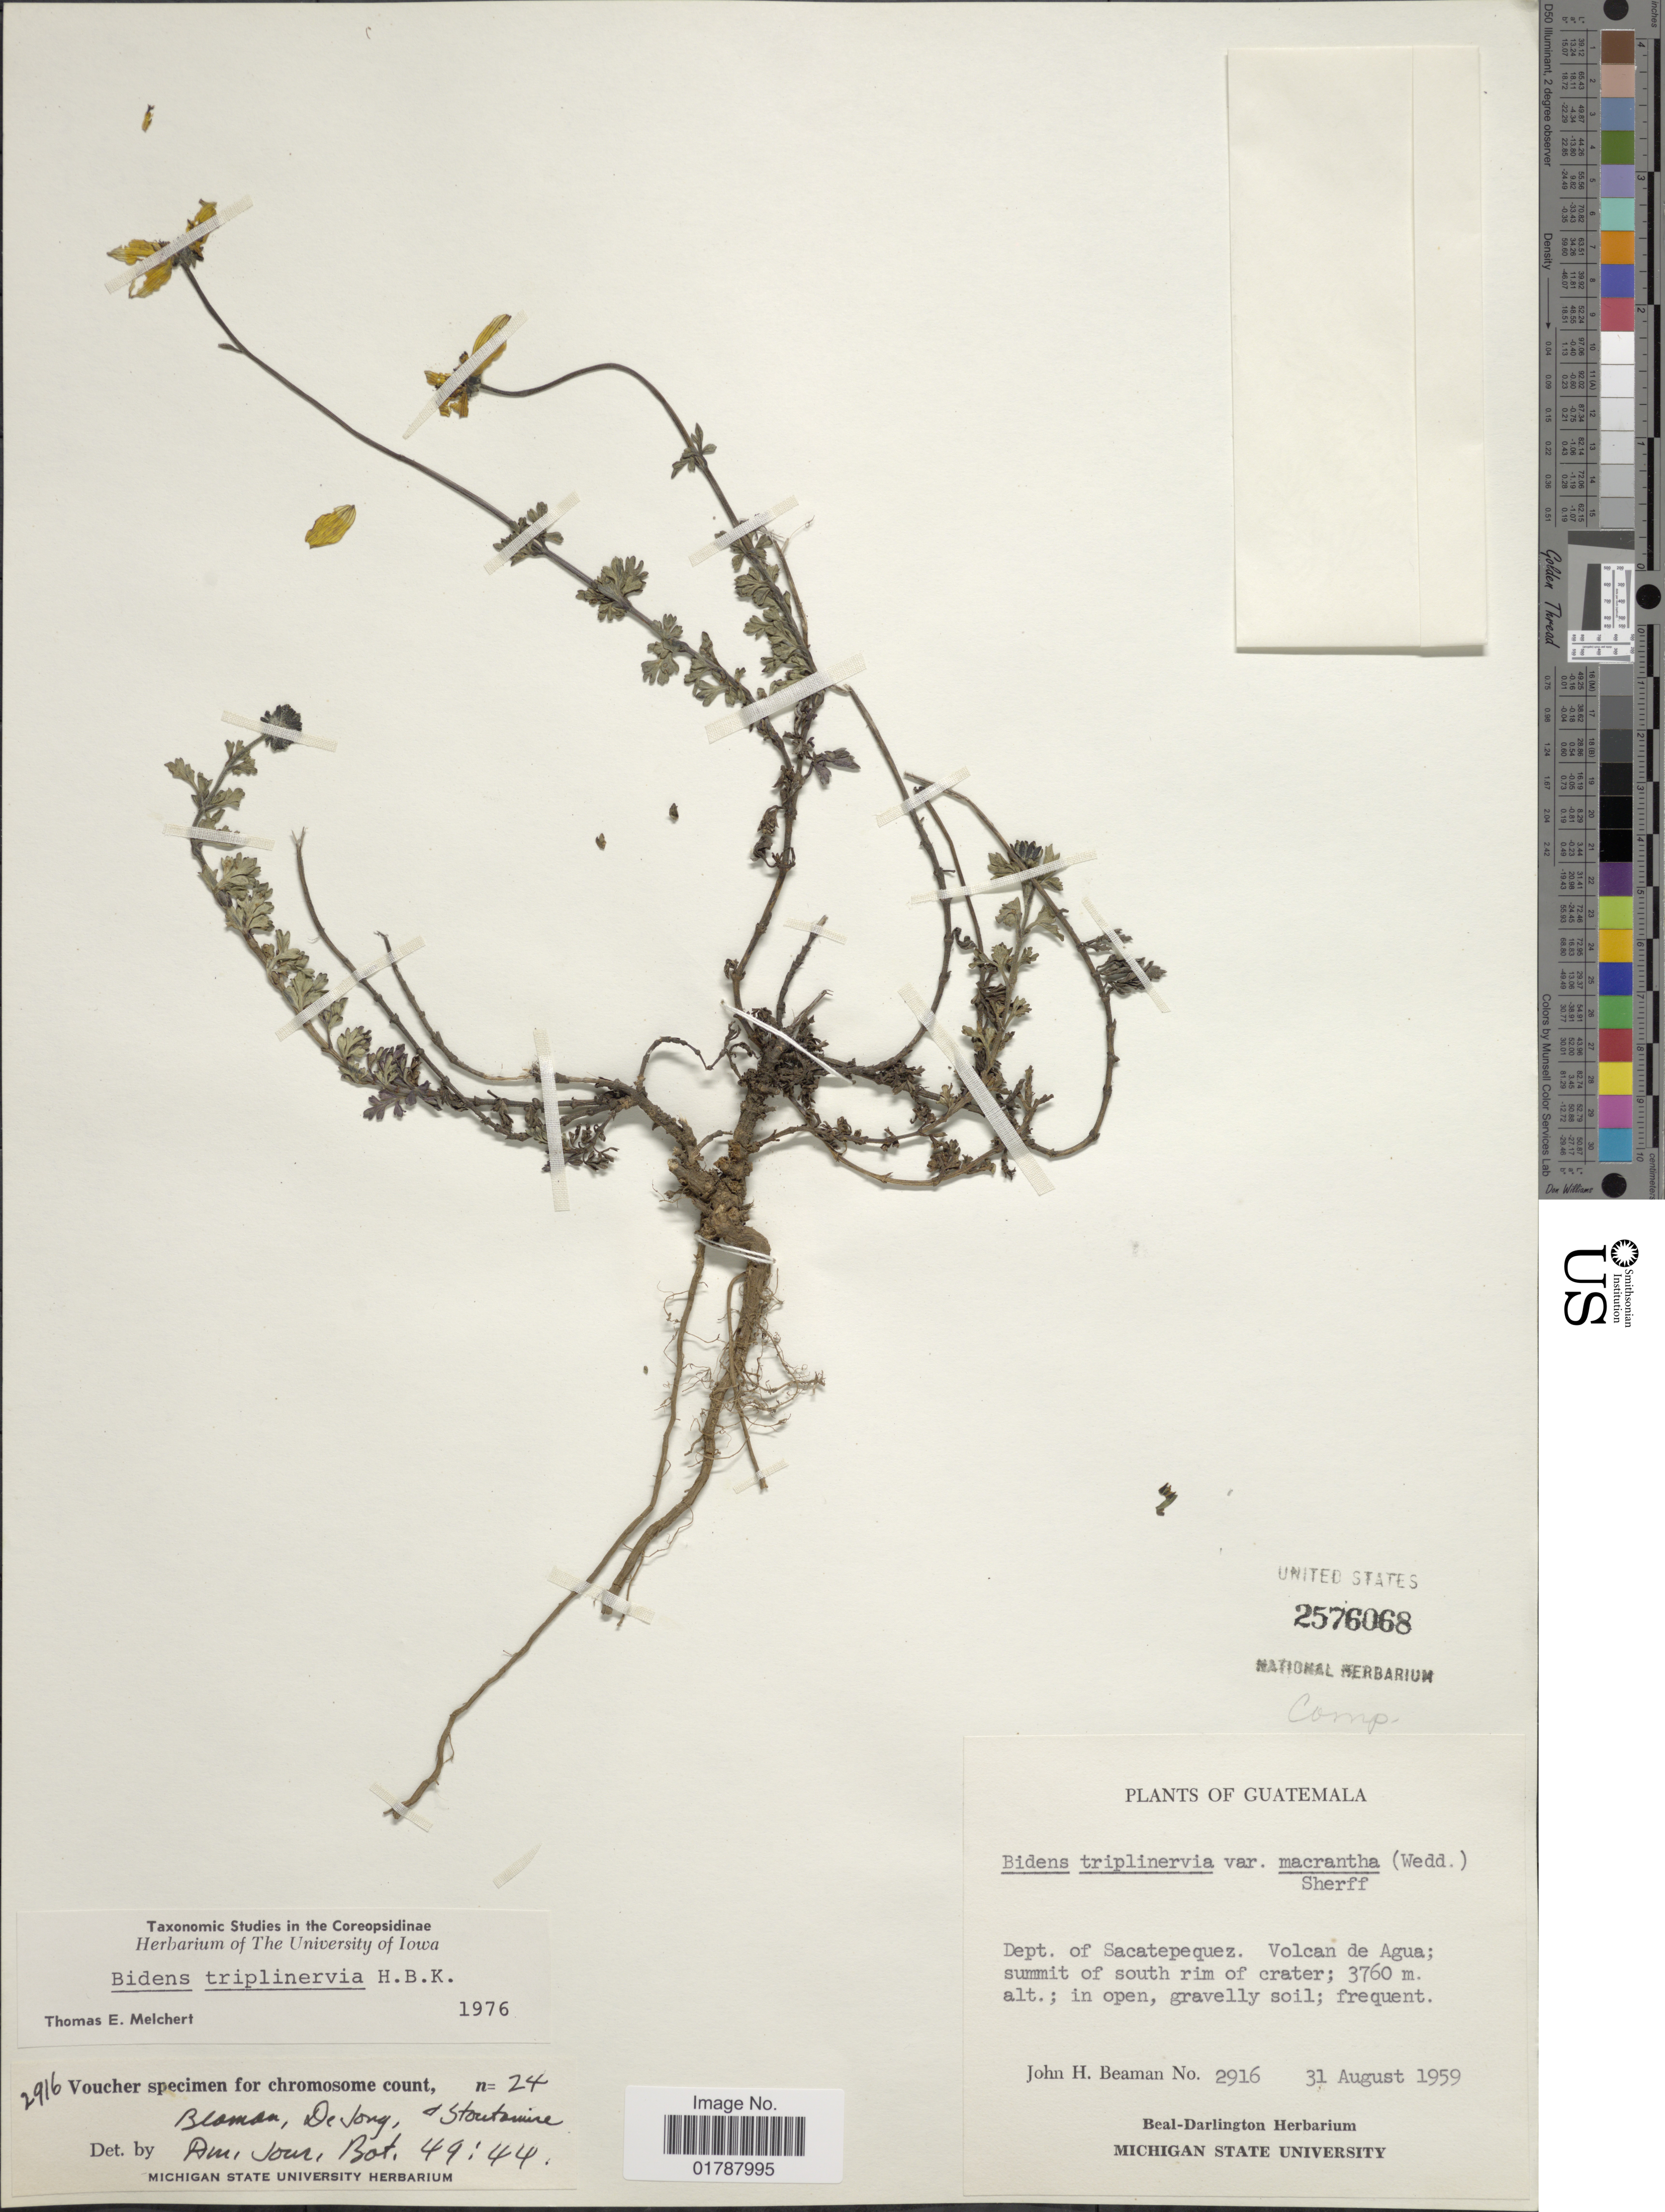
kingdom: Plantae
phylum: Tracheophyta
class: Magnoliopsida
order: Asterales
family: Asteraceae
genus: Bidens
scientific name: Bidens triplinervia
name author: Kunth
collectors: J. H. Beaman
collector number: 2916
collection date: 1959-08-31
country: Guatemala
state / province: Sacatepéquez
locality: Dept. Sacatepequez, Volcan de Agua, summit of south rim of crater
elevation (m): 3760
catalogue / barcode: US 2576068